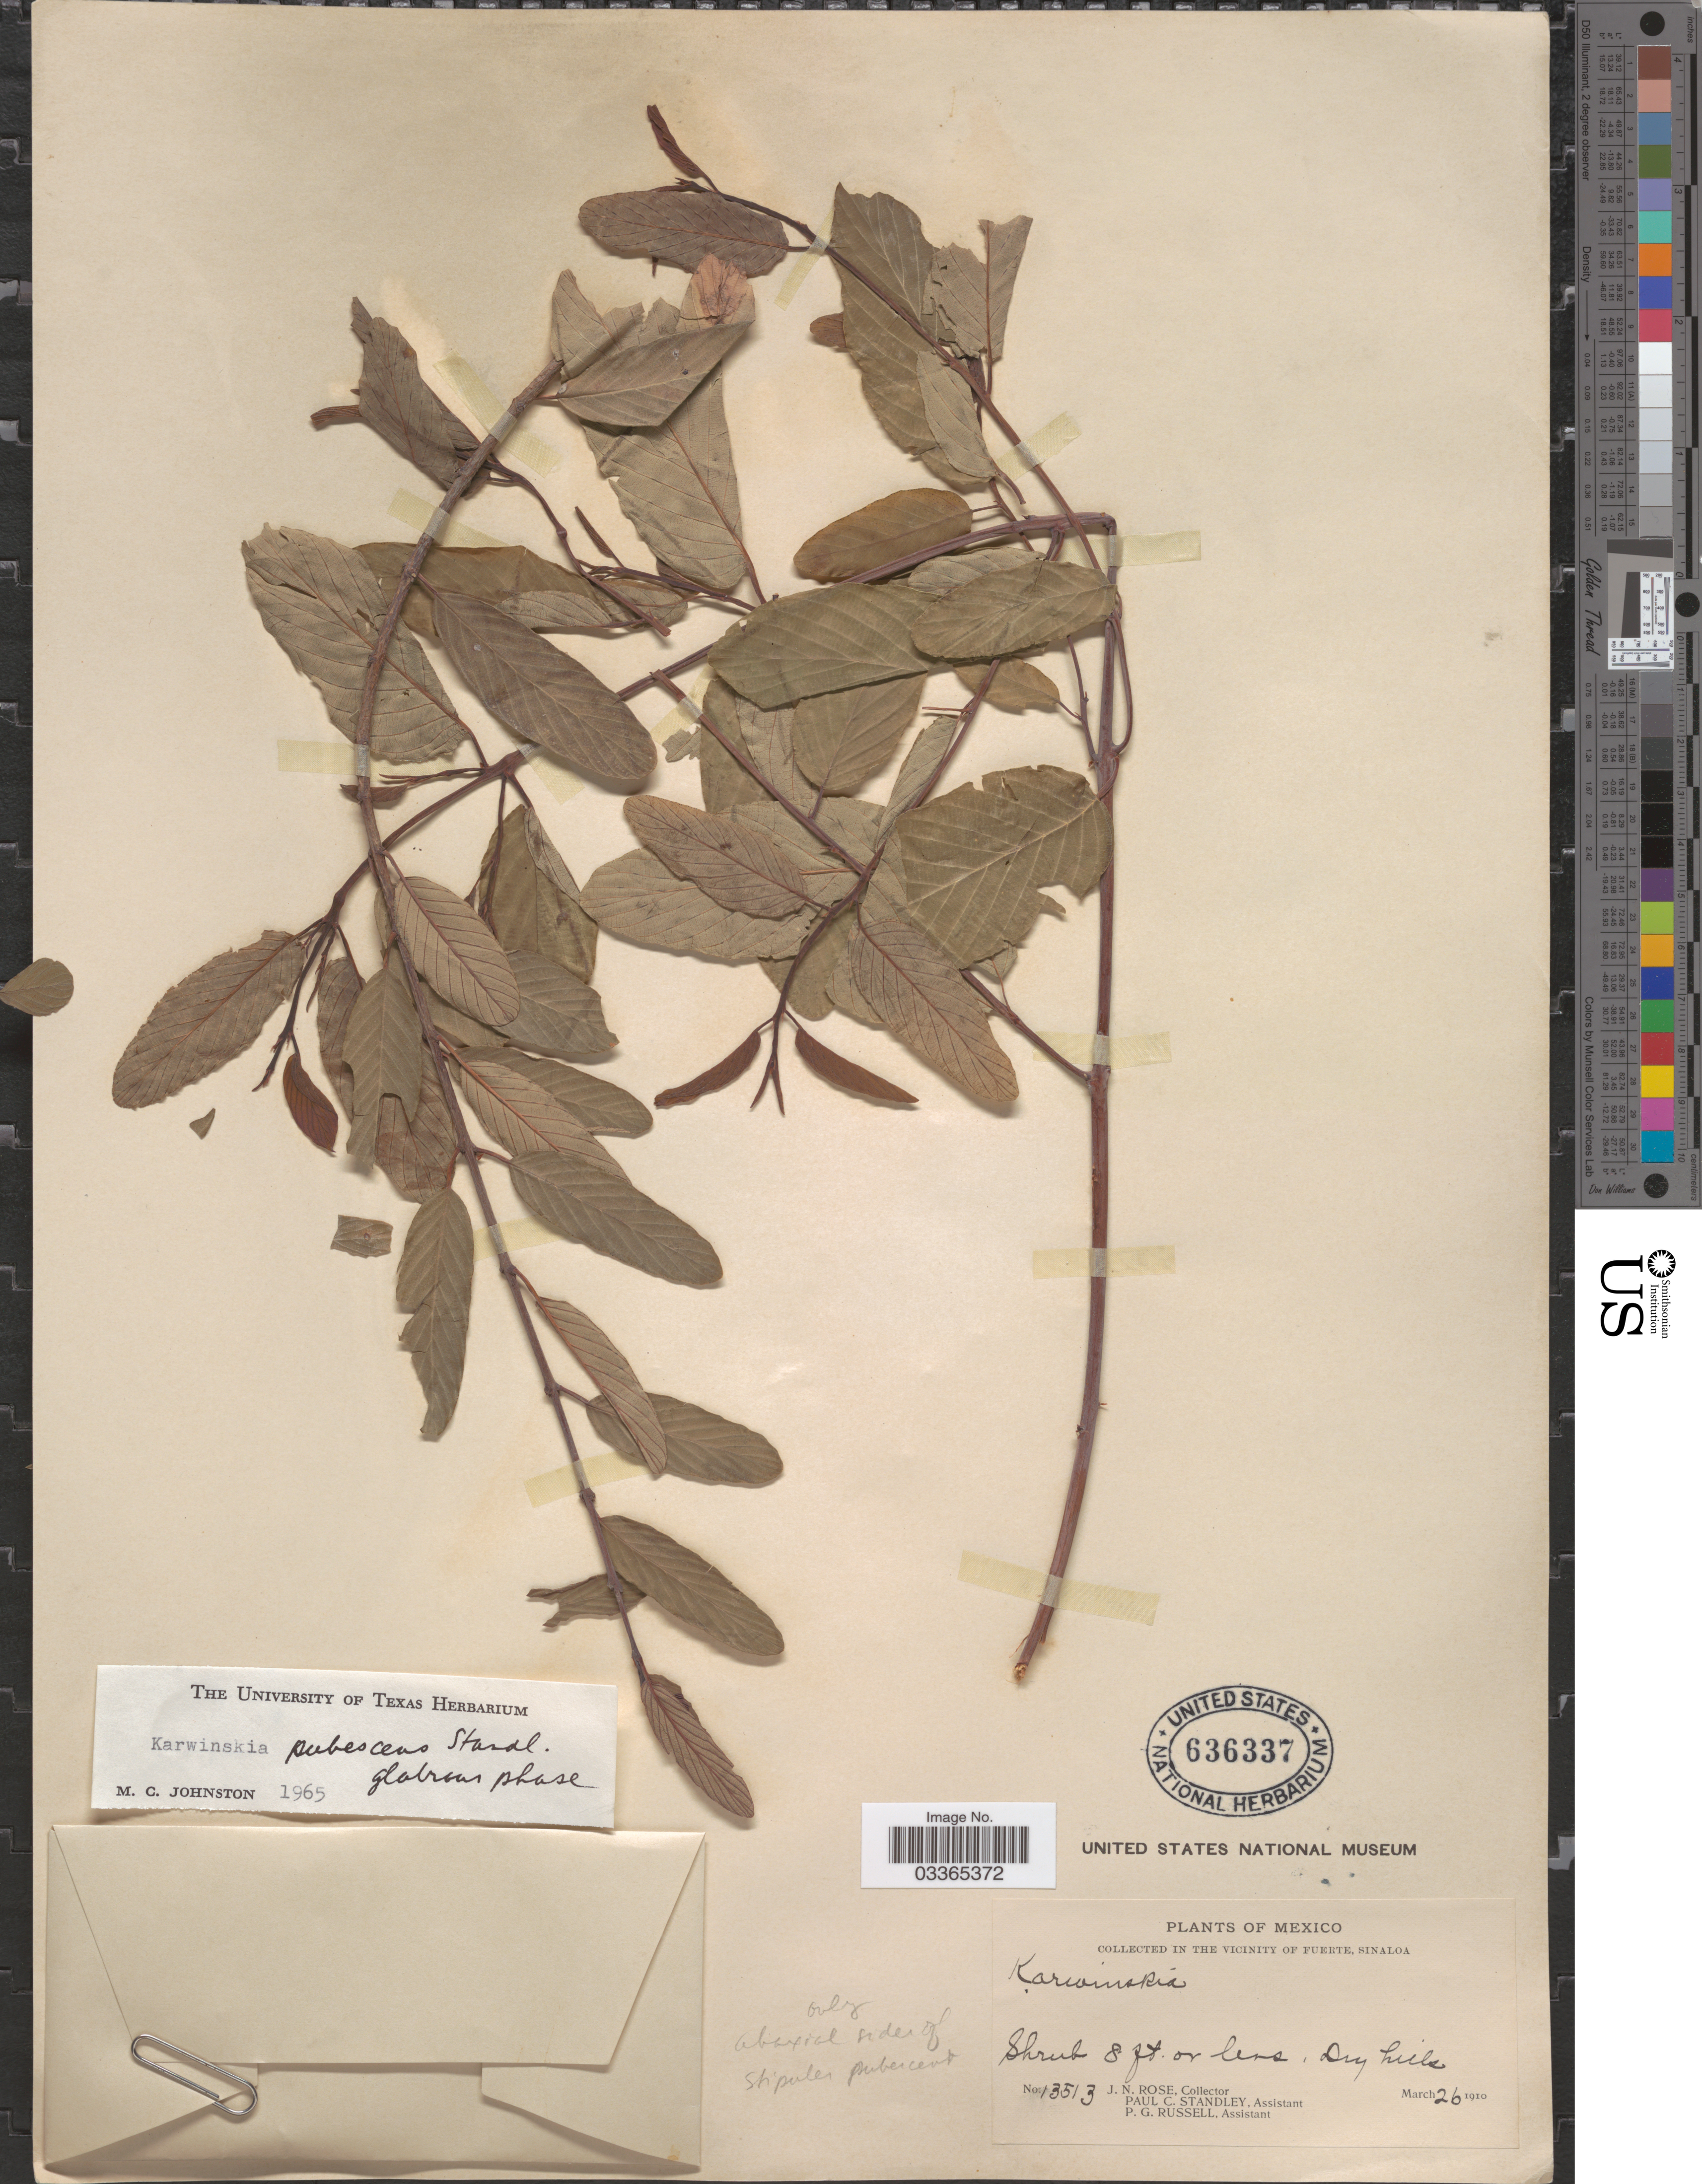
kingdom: Plantae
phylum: Tracheophyta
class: Magnoliopsida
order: Rosales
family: Rhamnaceae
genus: Karwinskia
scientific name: Karwinskia pubescens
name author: Standl.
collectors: J. N. Rose, P. C. Standley & P. G. Russell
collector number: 13513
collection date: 1910-03-26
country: Mexico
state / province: Sinaloa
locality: In the vicinity of Fuerte.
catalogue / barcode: US 636337